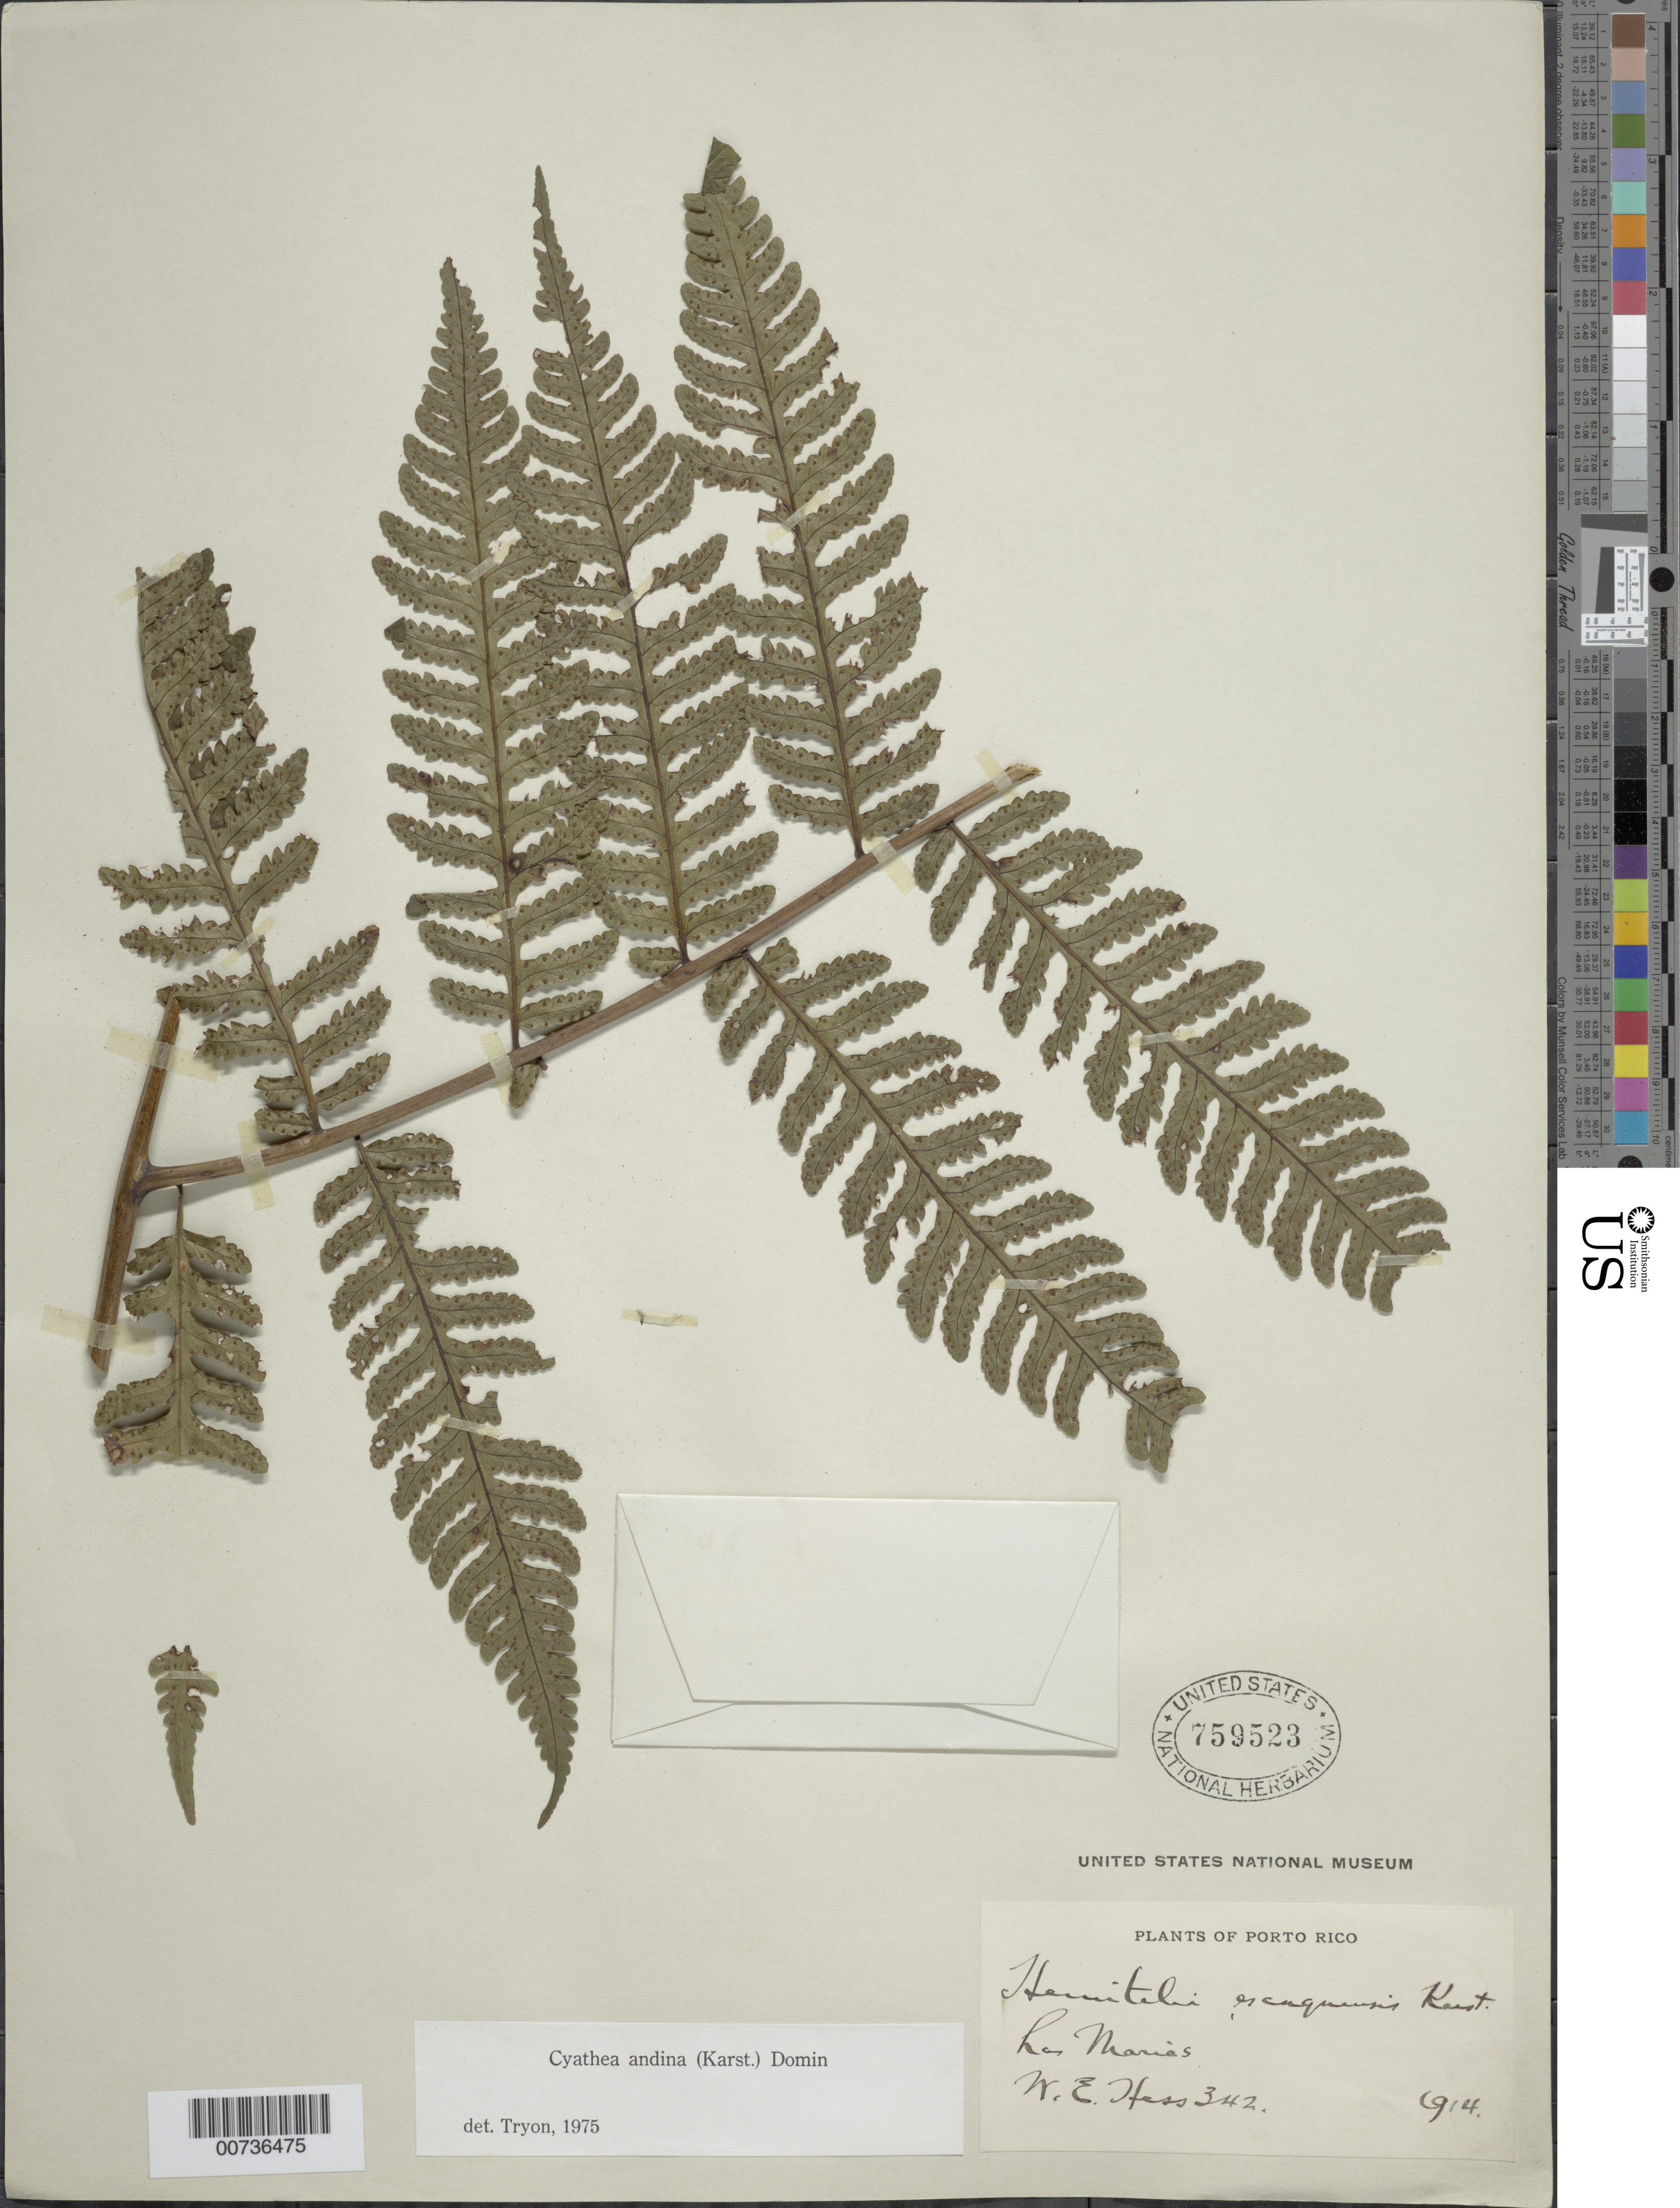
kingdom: Plantae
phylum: Tracheophyta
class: Polypodiopsida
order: Cyatheales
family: Cyatheaceae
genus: Cyathea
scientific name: Cyathea andina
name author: Domin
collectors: W. Hess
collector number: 342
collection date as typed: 1914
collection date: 1914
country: Puerto Rico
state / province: Las Marías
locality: Las Marias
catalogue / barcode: US 759523